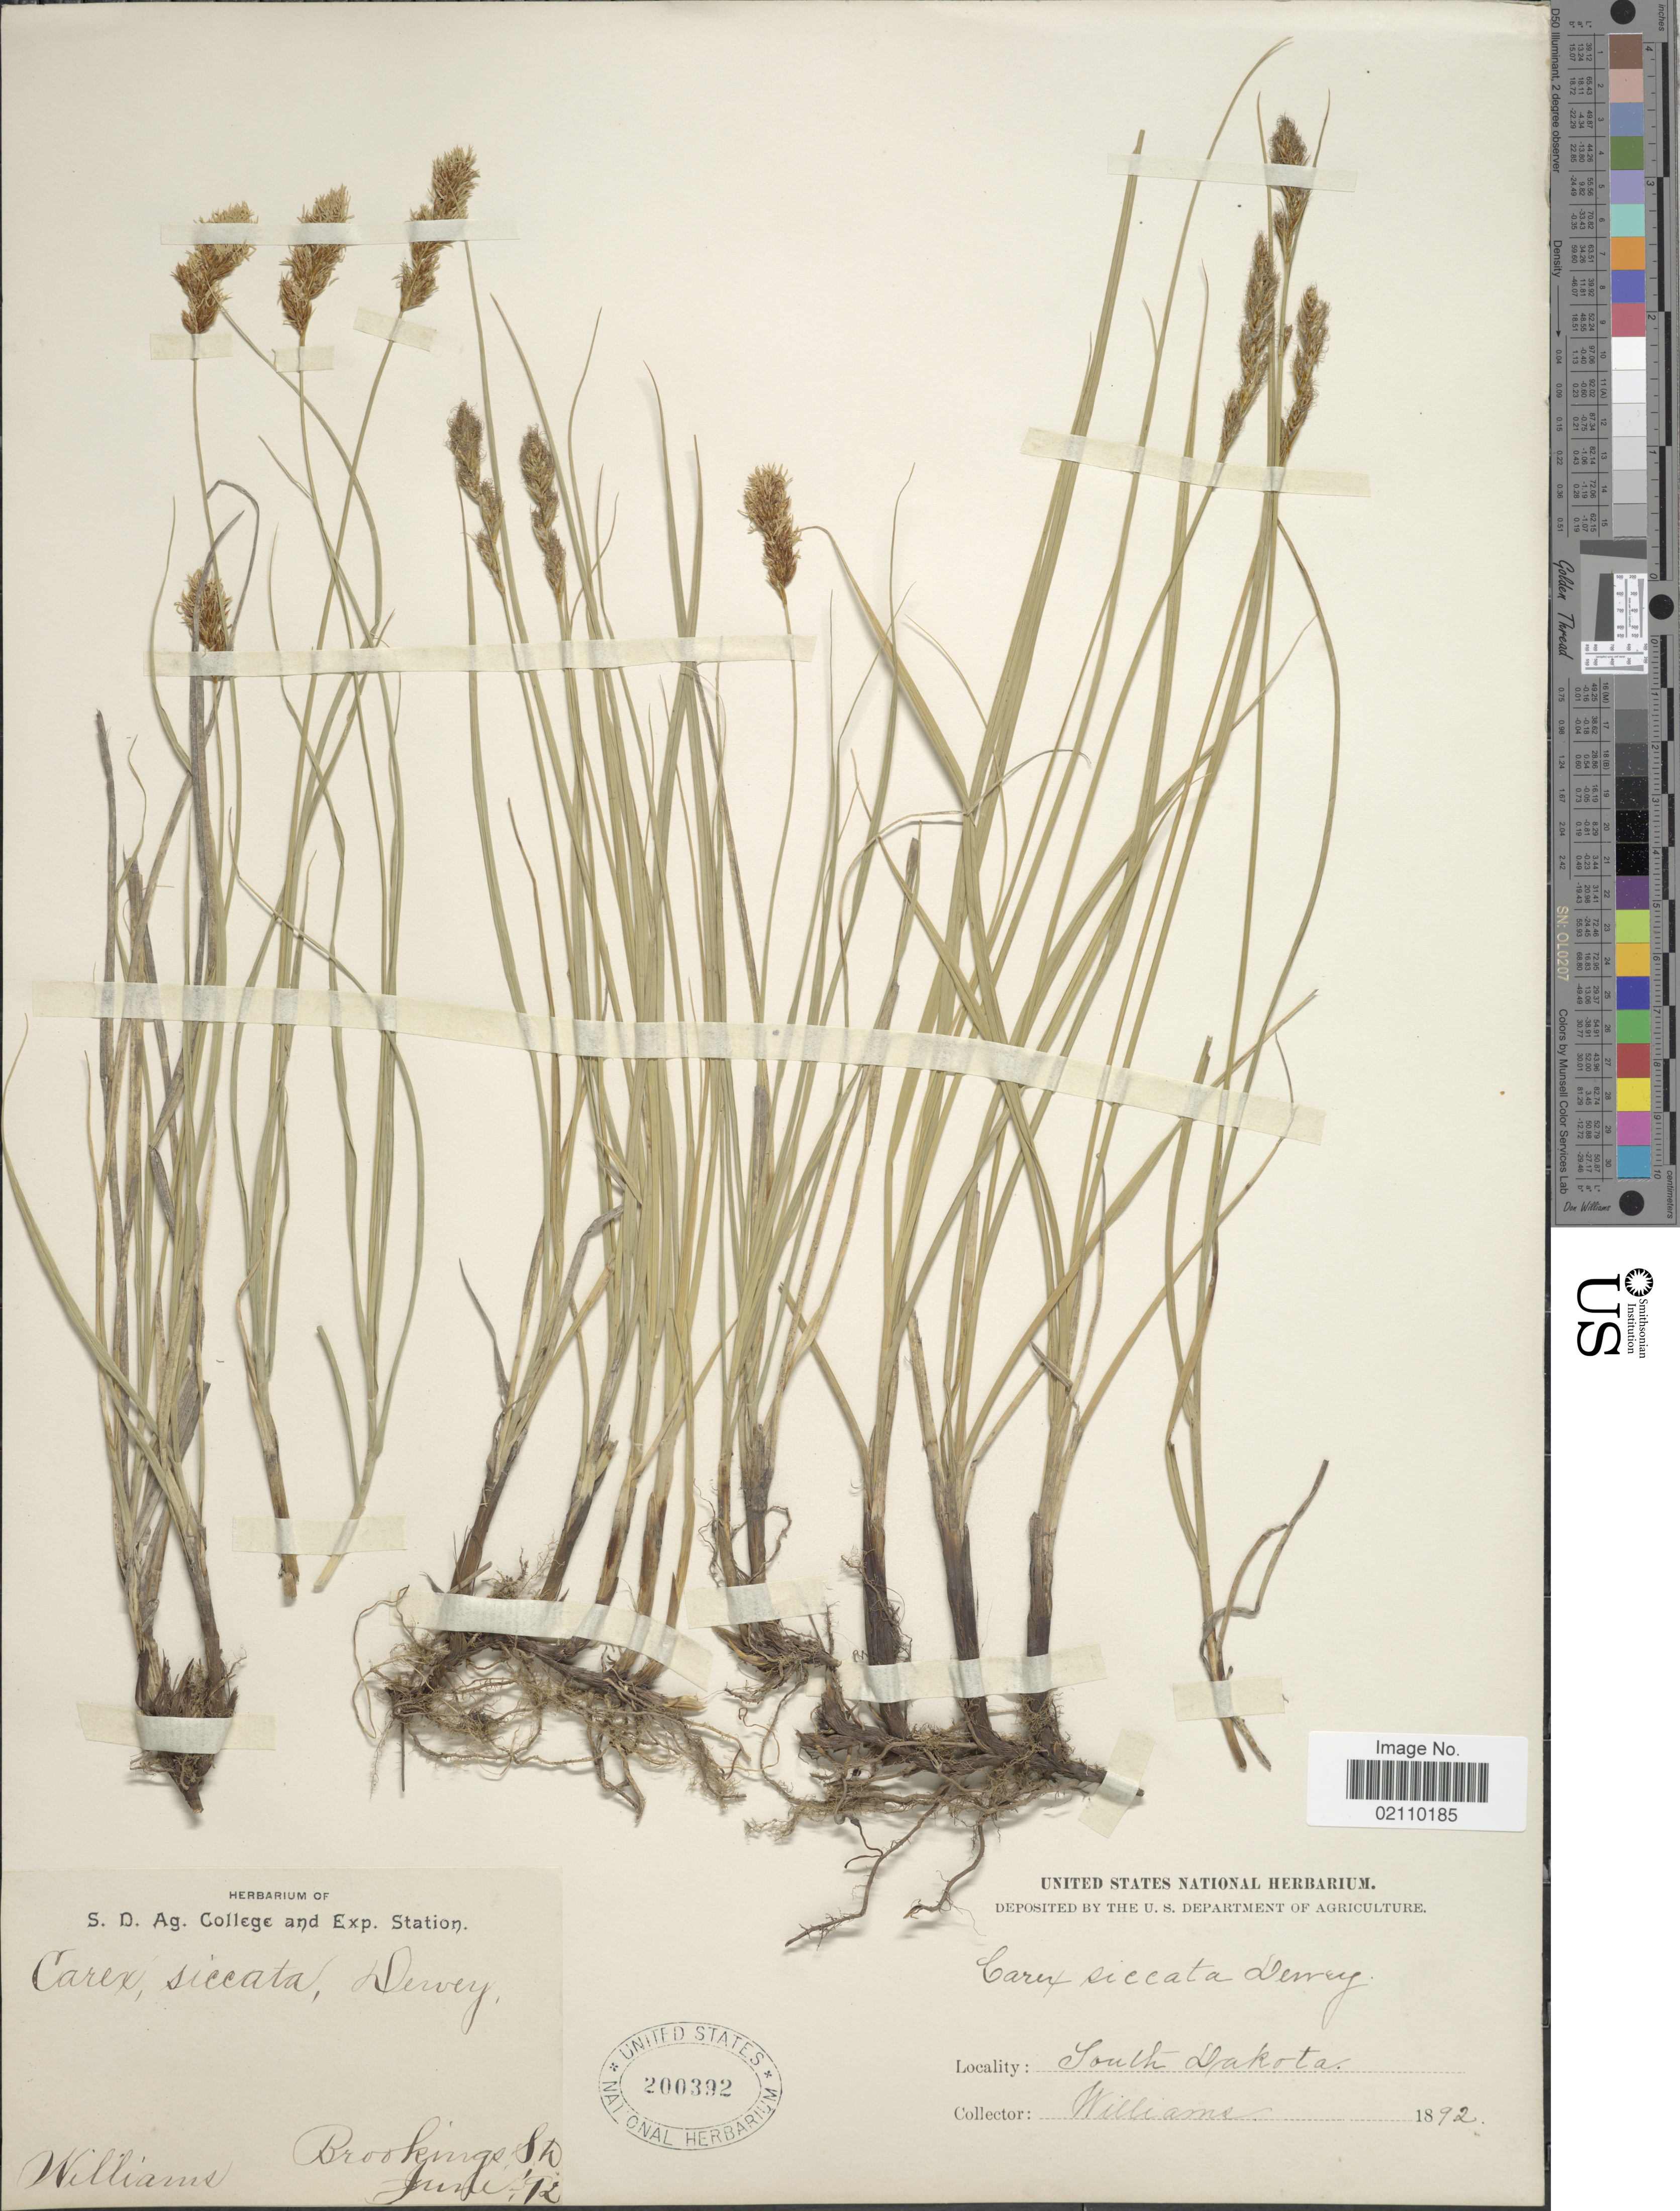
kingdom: Plantae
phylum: Tracheophyta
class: Liliopsida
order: Poales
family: Cyperaceae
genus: Carex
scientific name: Carex foenea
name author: Willd.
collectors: -- Williams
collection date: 1892-06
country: United States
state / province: South Dakota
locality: Brookings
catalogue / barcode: US 200392